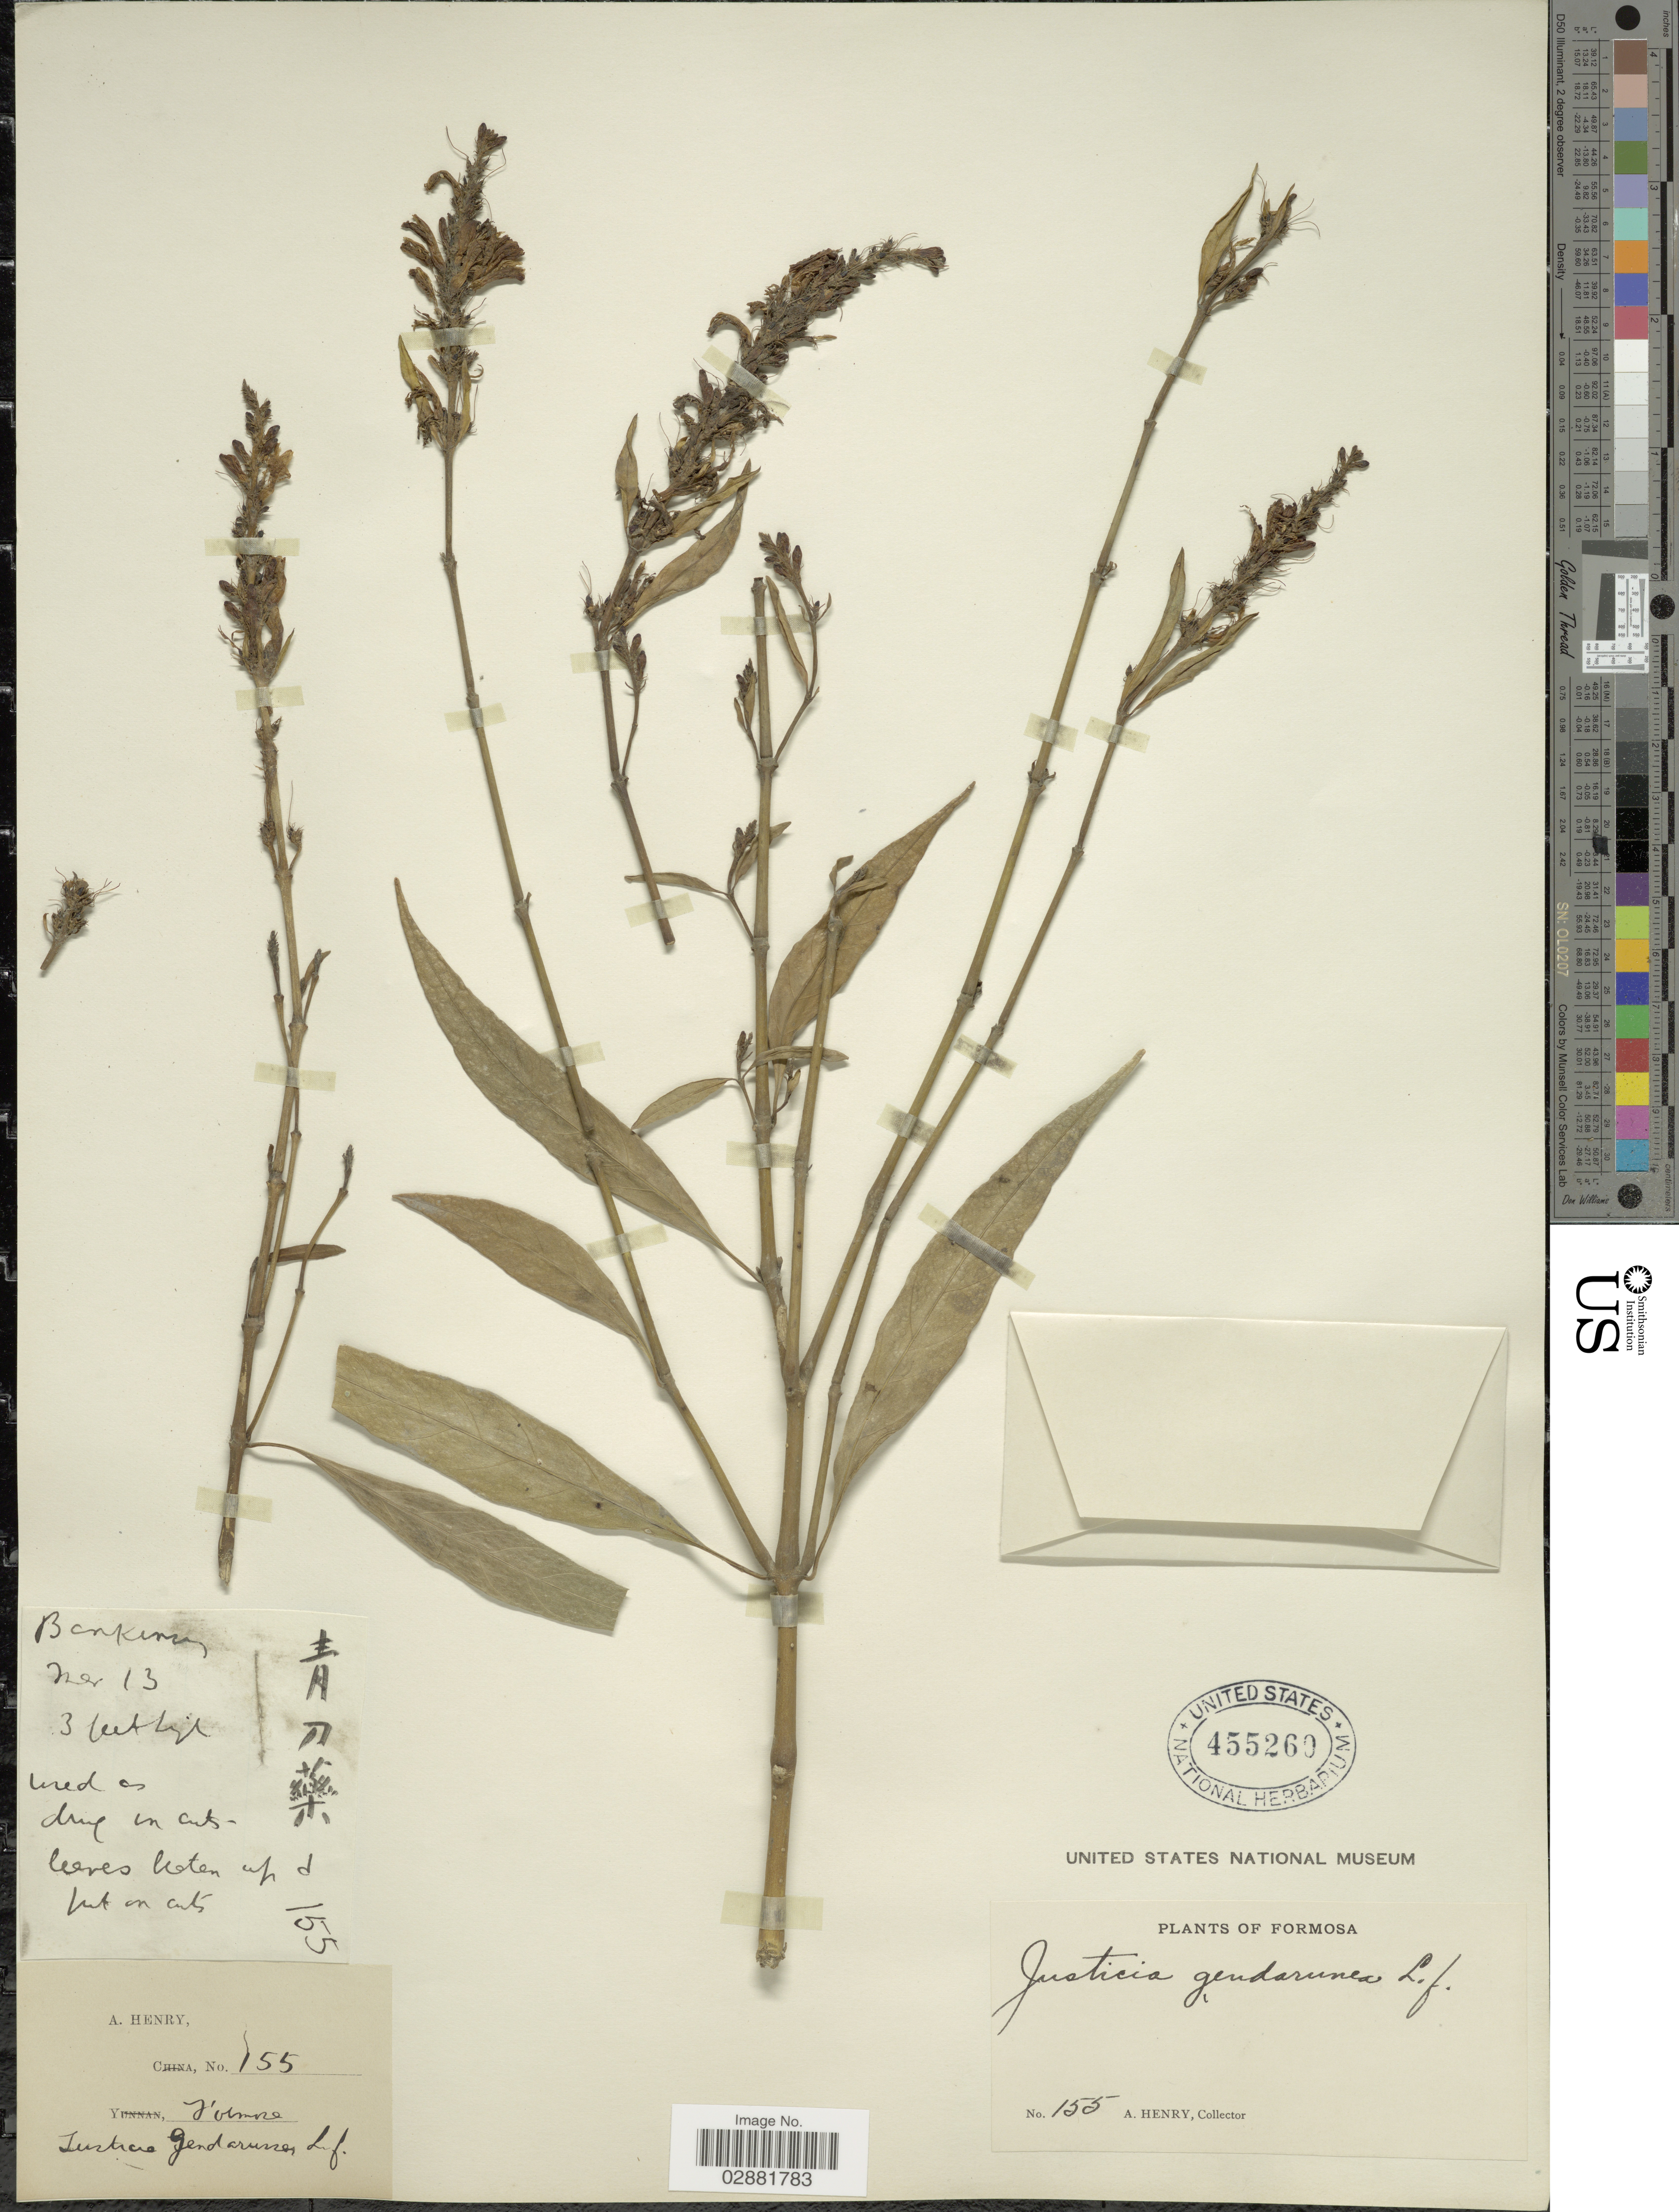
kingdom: Plantae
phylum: Tracheophyta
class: Magnoliopsida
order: Lamiales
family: Acanthaceae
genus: Justicia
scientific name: Justicia gendarussa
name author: Burm. f.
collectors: A. Henry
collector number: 155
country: Taiwan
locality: Formosa, X.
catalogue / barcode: US 455260